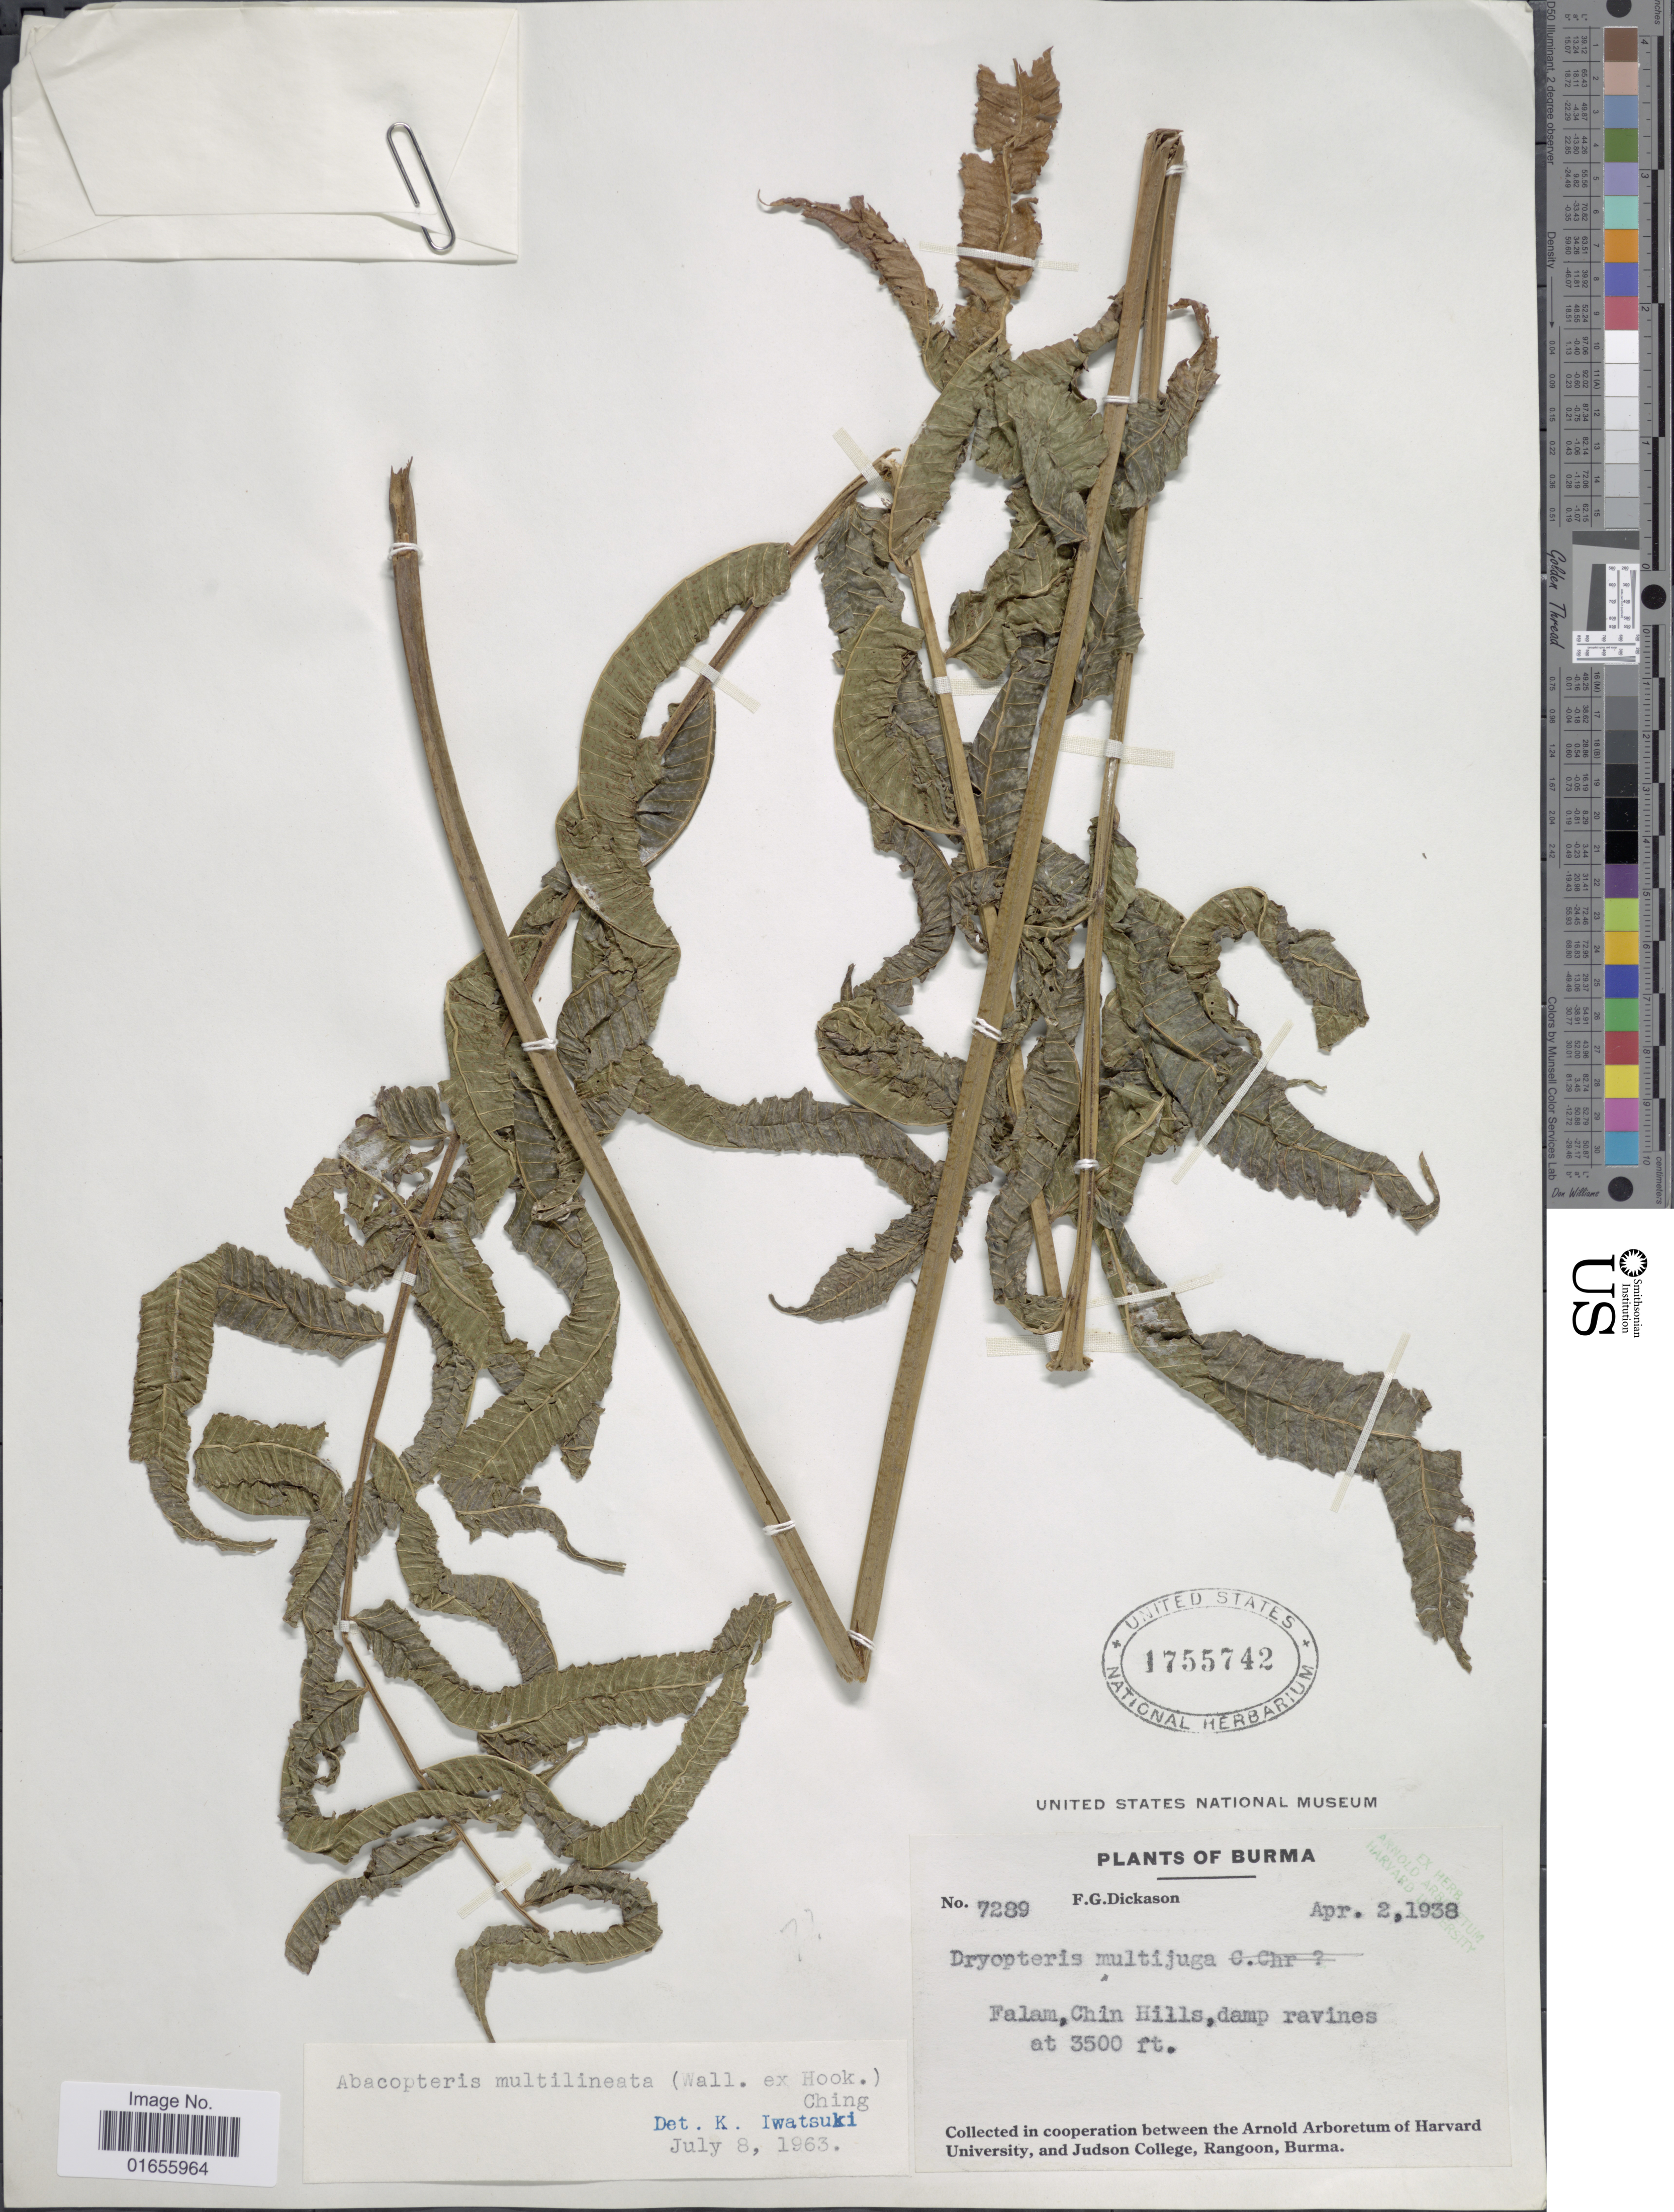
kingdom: Plantae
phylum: Tracheophyta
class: Polypodiopsida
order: Polypodiales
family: Thelypteridaceae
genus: Pronephrium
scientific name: Pronephrium nudatum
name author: (Roxb.) Holttum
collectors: F. Dickason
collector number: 7289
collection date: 1938-04-02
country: Myanmar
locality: Burma, Falam, Chin Hills, damp ravines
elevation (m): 1067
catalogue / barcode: US 1755742